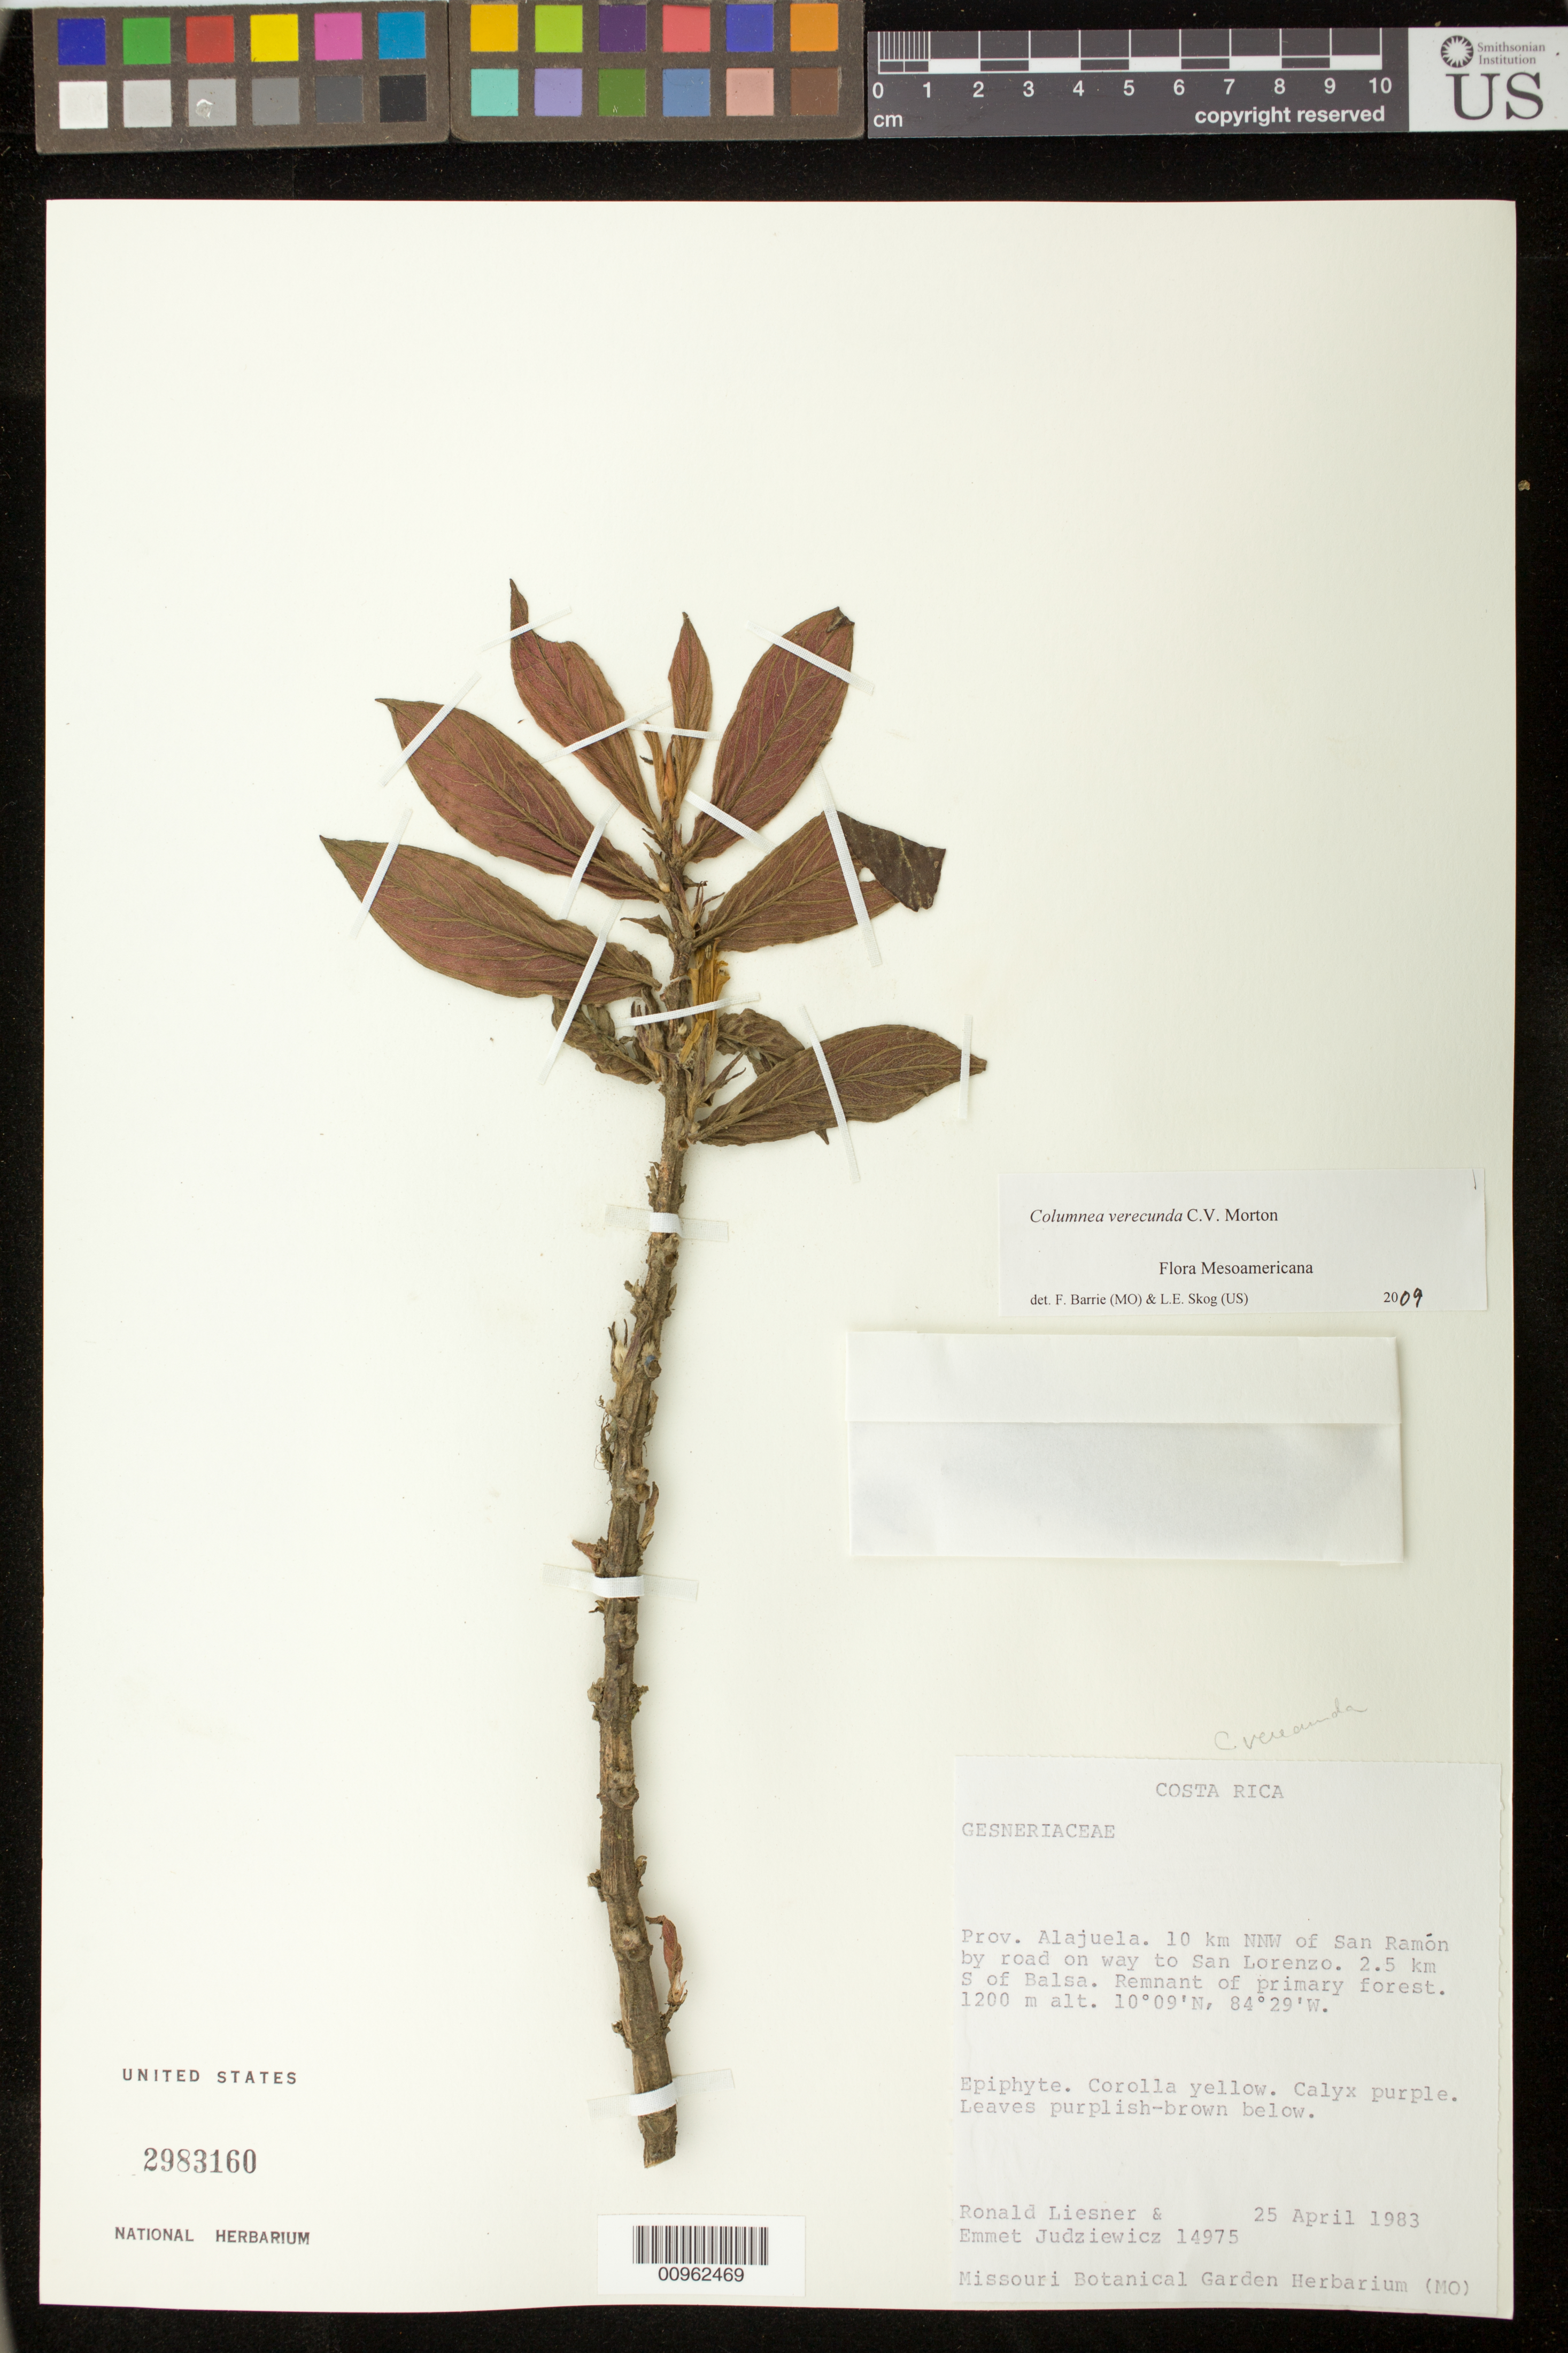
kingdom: Plantae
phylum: Tracheophyta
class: Magnoliopsida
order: Lamiales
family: Gesneriaceae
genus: Columnea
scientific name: Columnea verecunda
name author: C.V. Morton in Standl.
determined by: Barrie, F. R.; Skog, Laurence E.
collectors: R. L. Liesner & E. J. Judziewicz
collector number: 14975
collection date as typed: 25 Apr 1983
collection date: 1983-04-25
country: Costa Rica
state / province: Alajuela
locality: Prov. Alajuela: 10 km NNW of San Ramón by road on way to San Lorenzo, 2.5 km S of Balsa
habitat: Remnant of primary forestr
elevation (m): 1200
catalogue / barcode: US 2983160